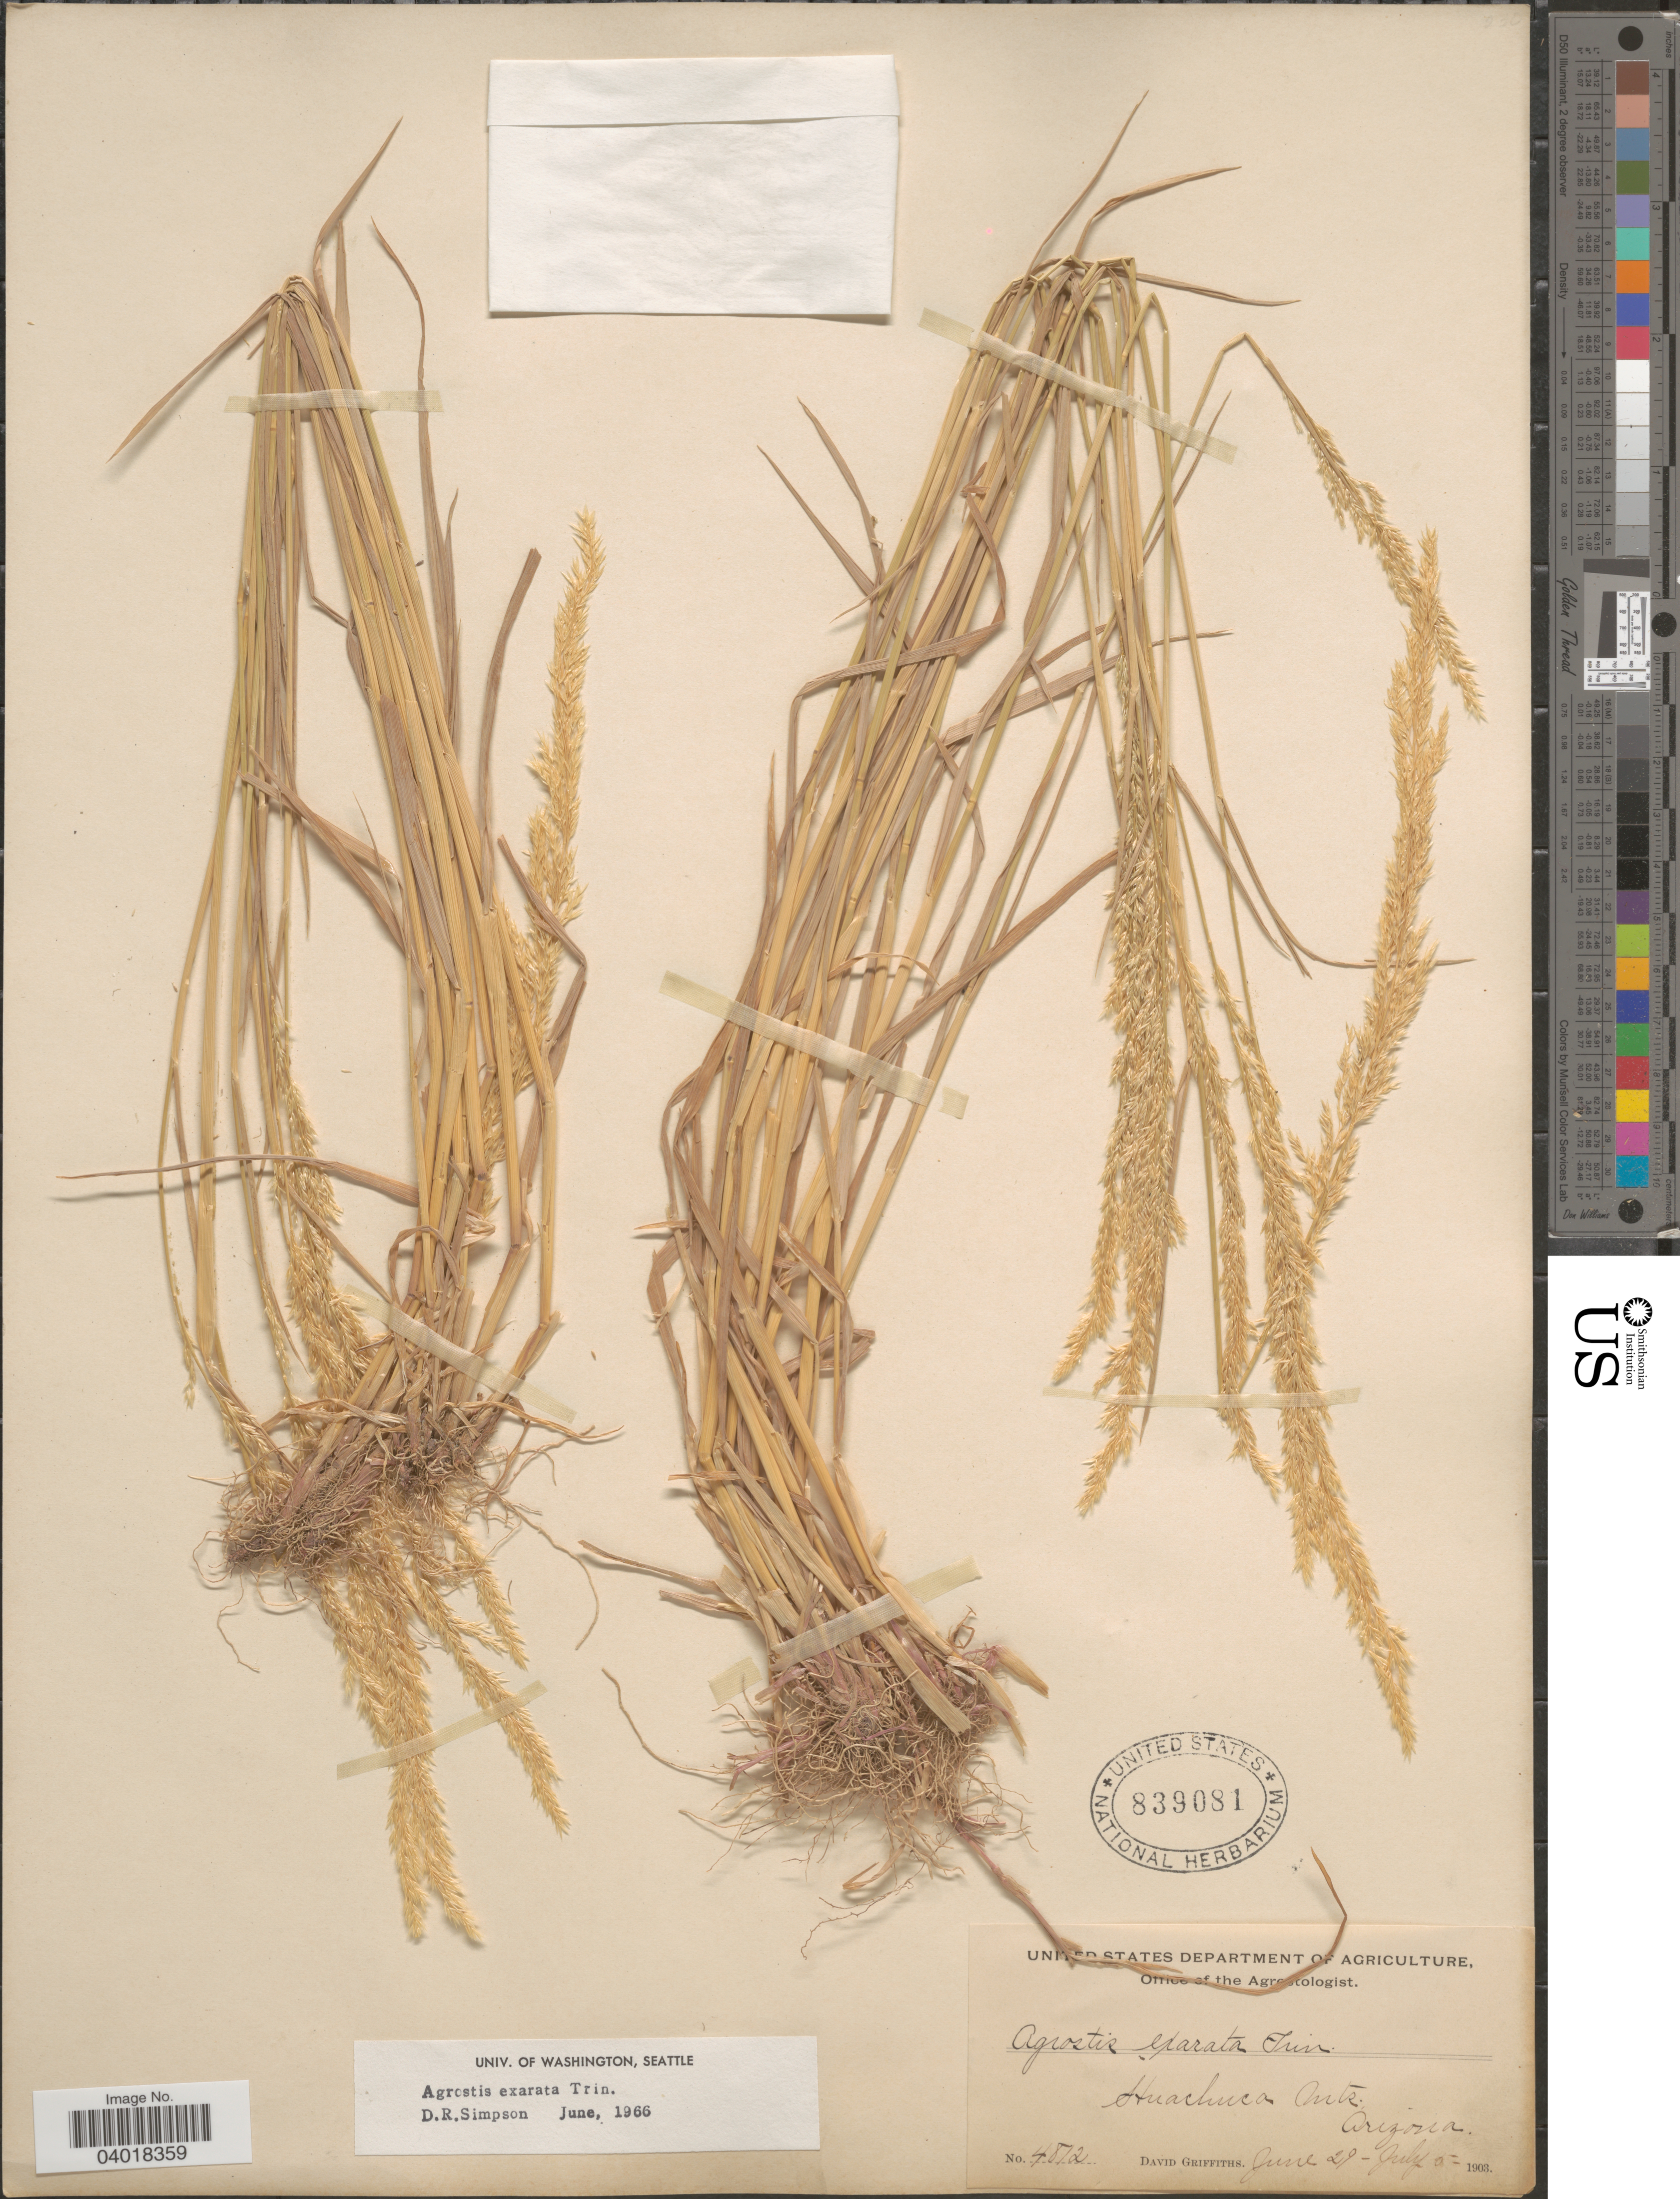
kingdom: Plantae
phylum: Tracheophyta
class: Liliopsida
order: Poales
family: Poaceae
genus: Agrostis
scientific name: Agrostis exarata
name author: Trin.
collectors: D. Griffiths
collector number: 4812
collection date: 1903-06-29/1903-07-05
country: United States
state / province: Arizona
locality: Huachuca Mts.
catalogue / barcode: US 839081